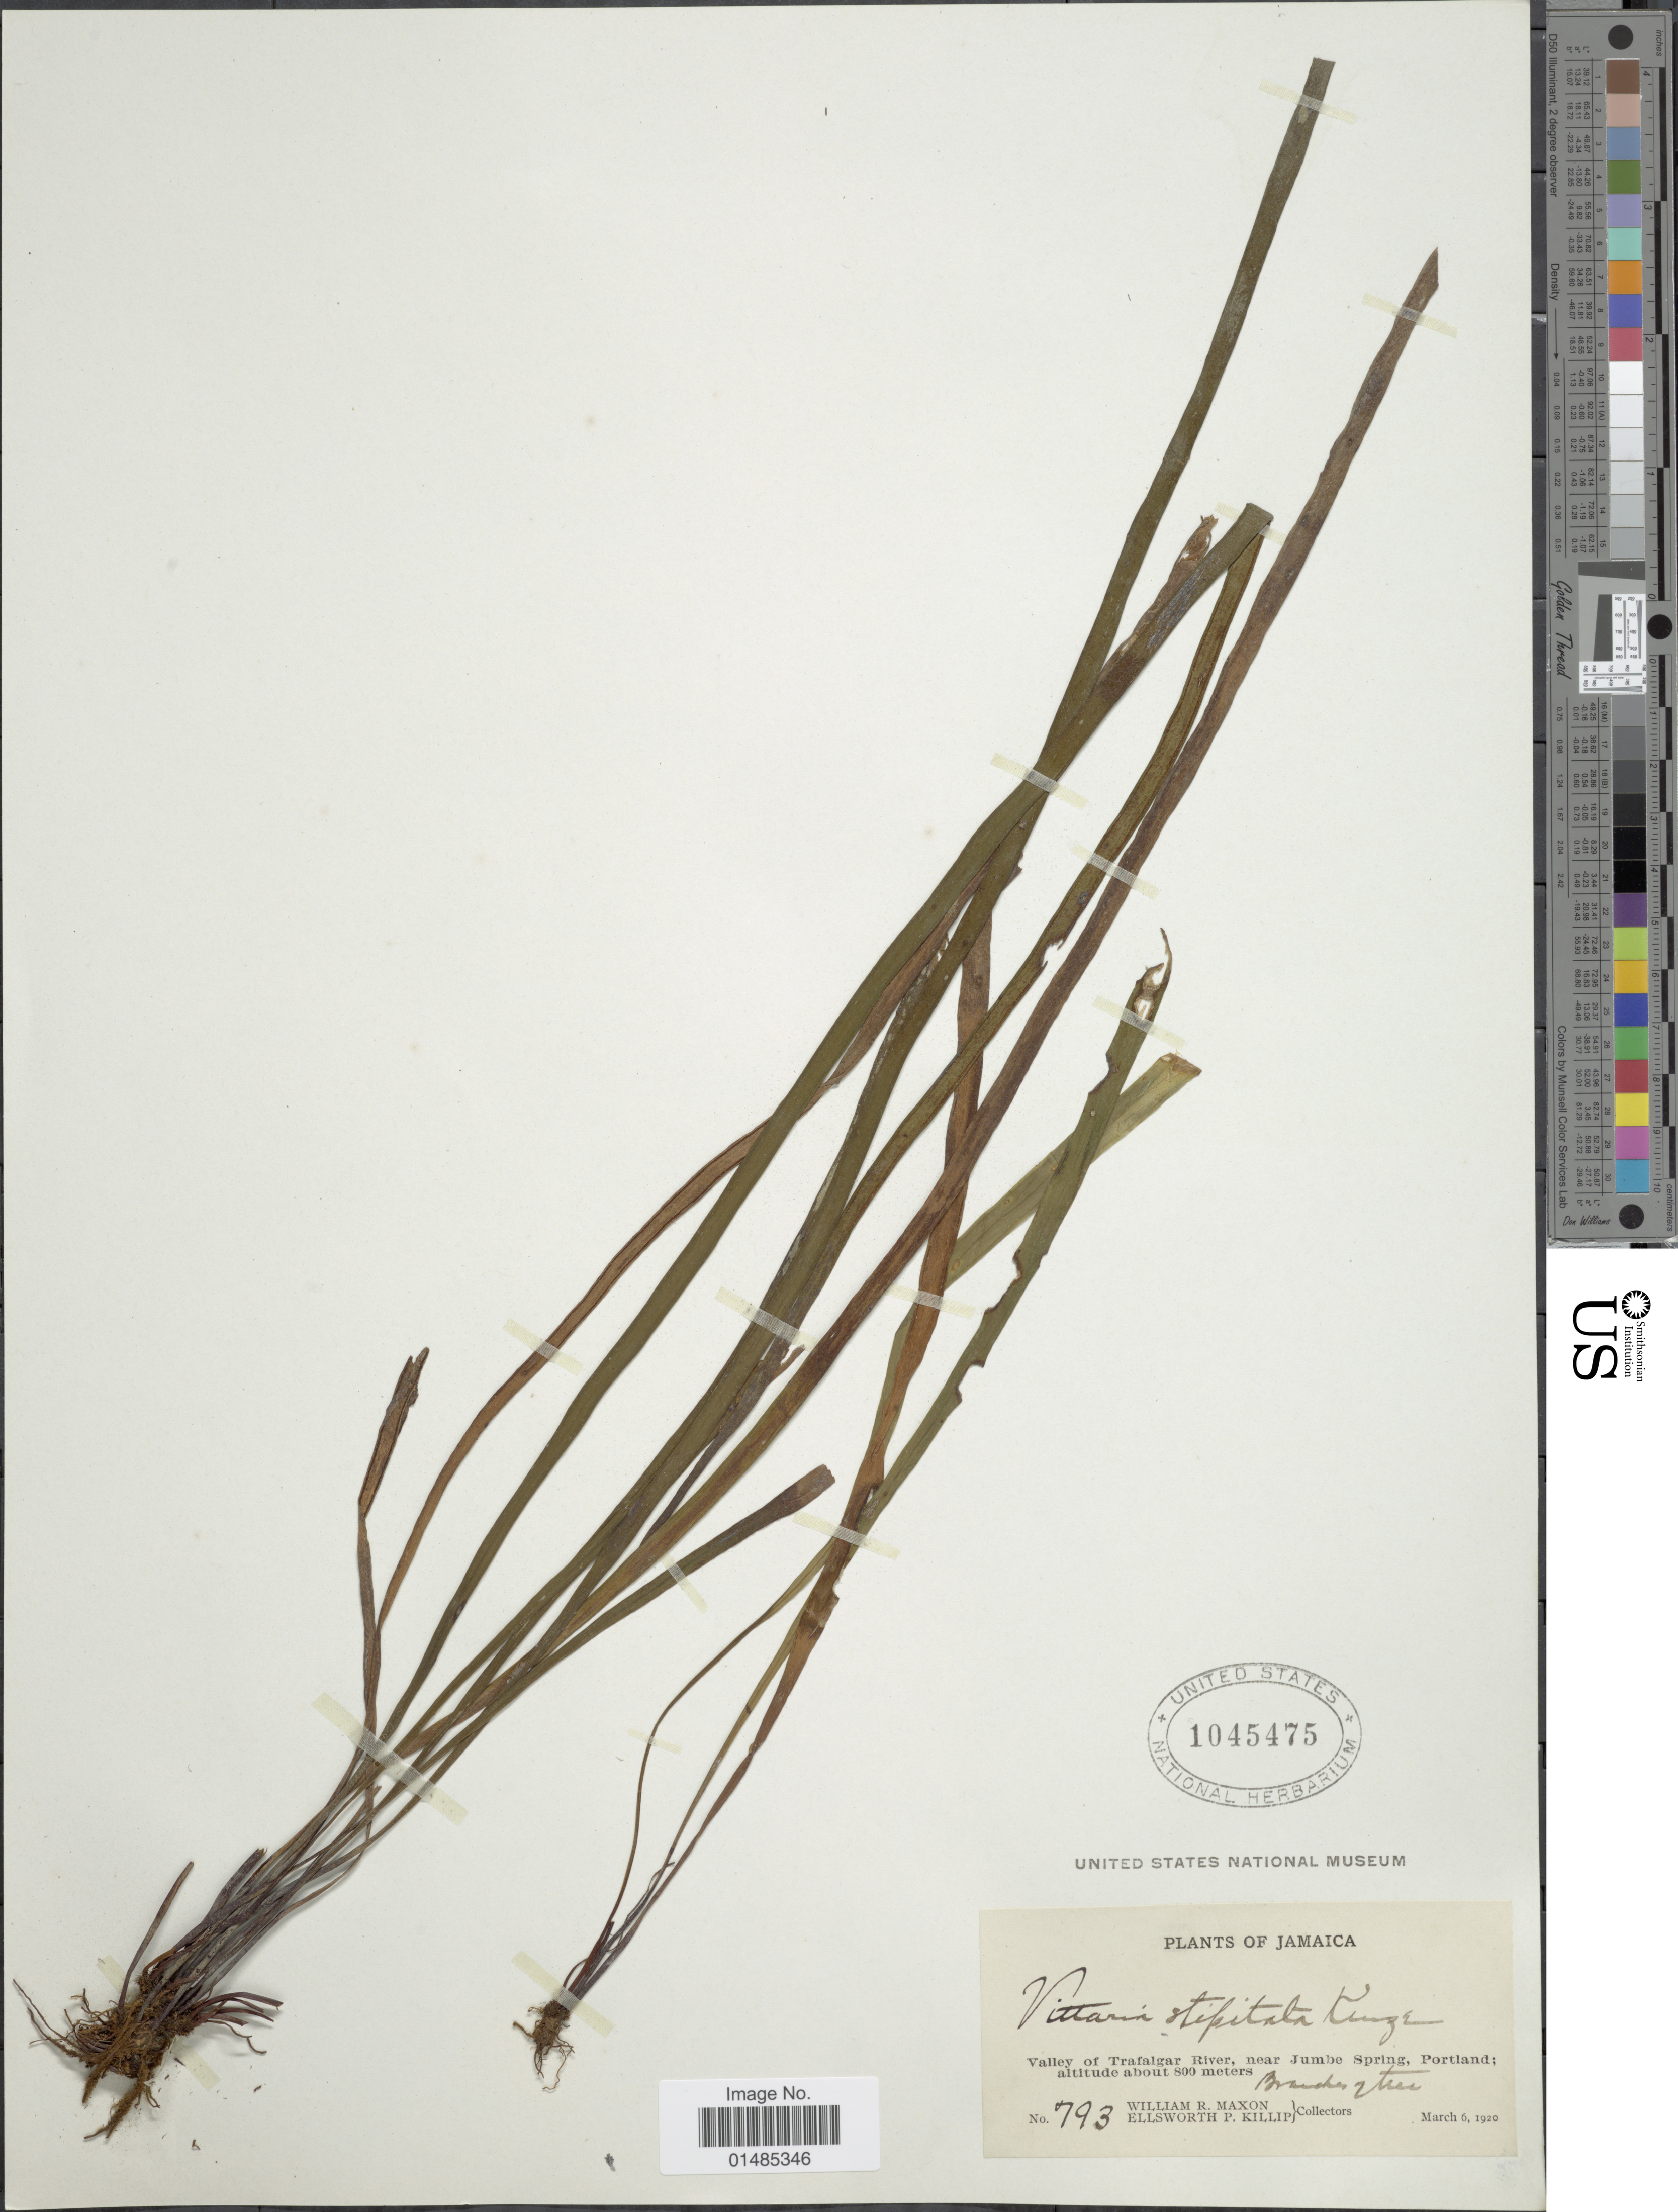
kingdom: Plantae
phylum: Tracheophyta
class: Polypodiopsida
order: Polypodiales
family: Pteridaceae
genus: Radiovittaria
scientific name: Radiovittaria stipitata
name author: (Kunze) E.H. Crane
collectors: W. R. Maxon & E. P. Killip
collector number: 793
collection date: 1920-03-06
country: Jamaica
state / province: Portland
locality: Valley of Trafalgar River, near Jumbe Spring.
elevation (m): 800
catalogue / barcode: US 1045475